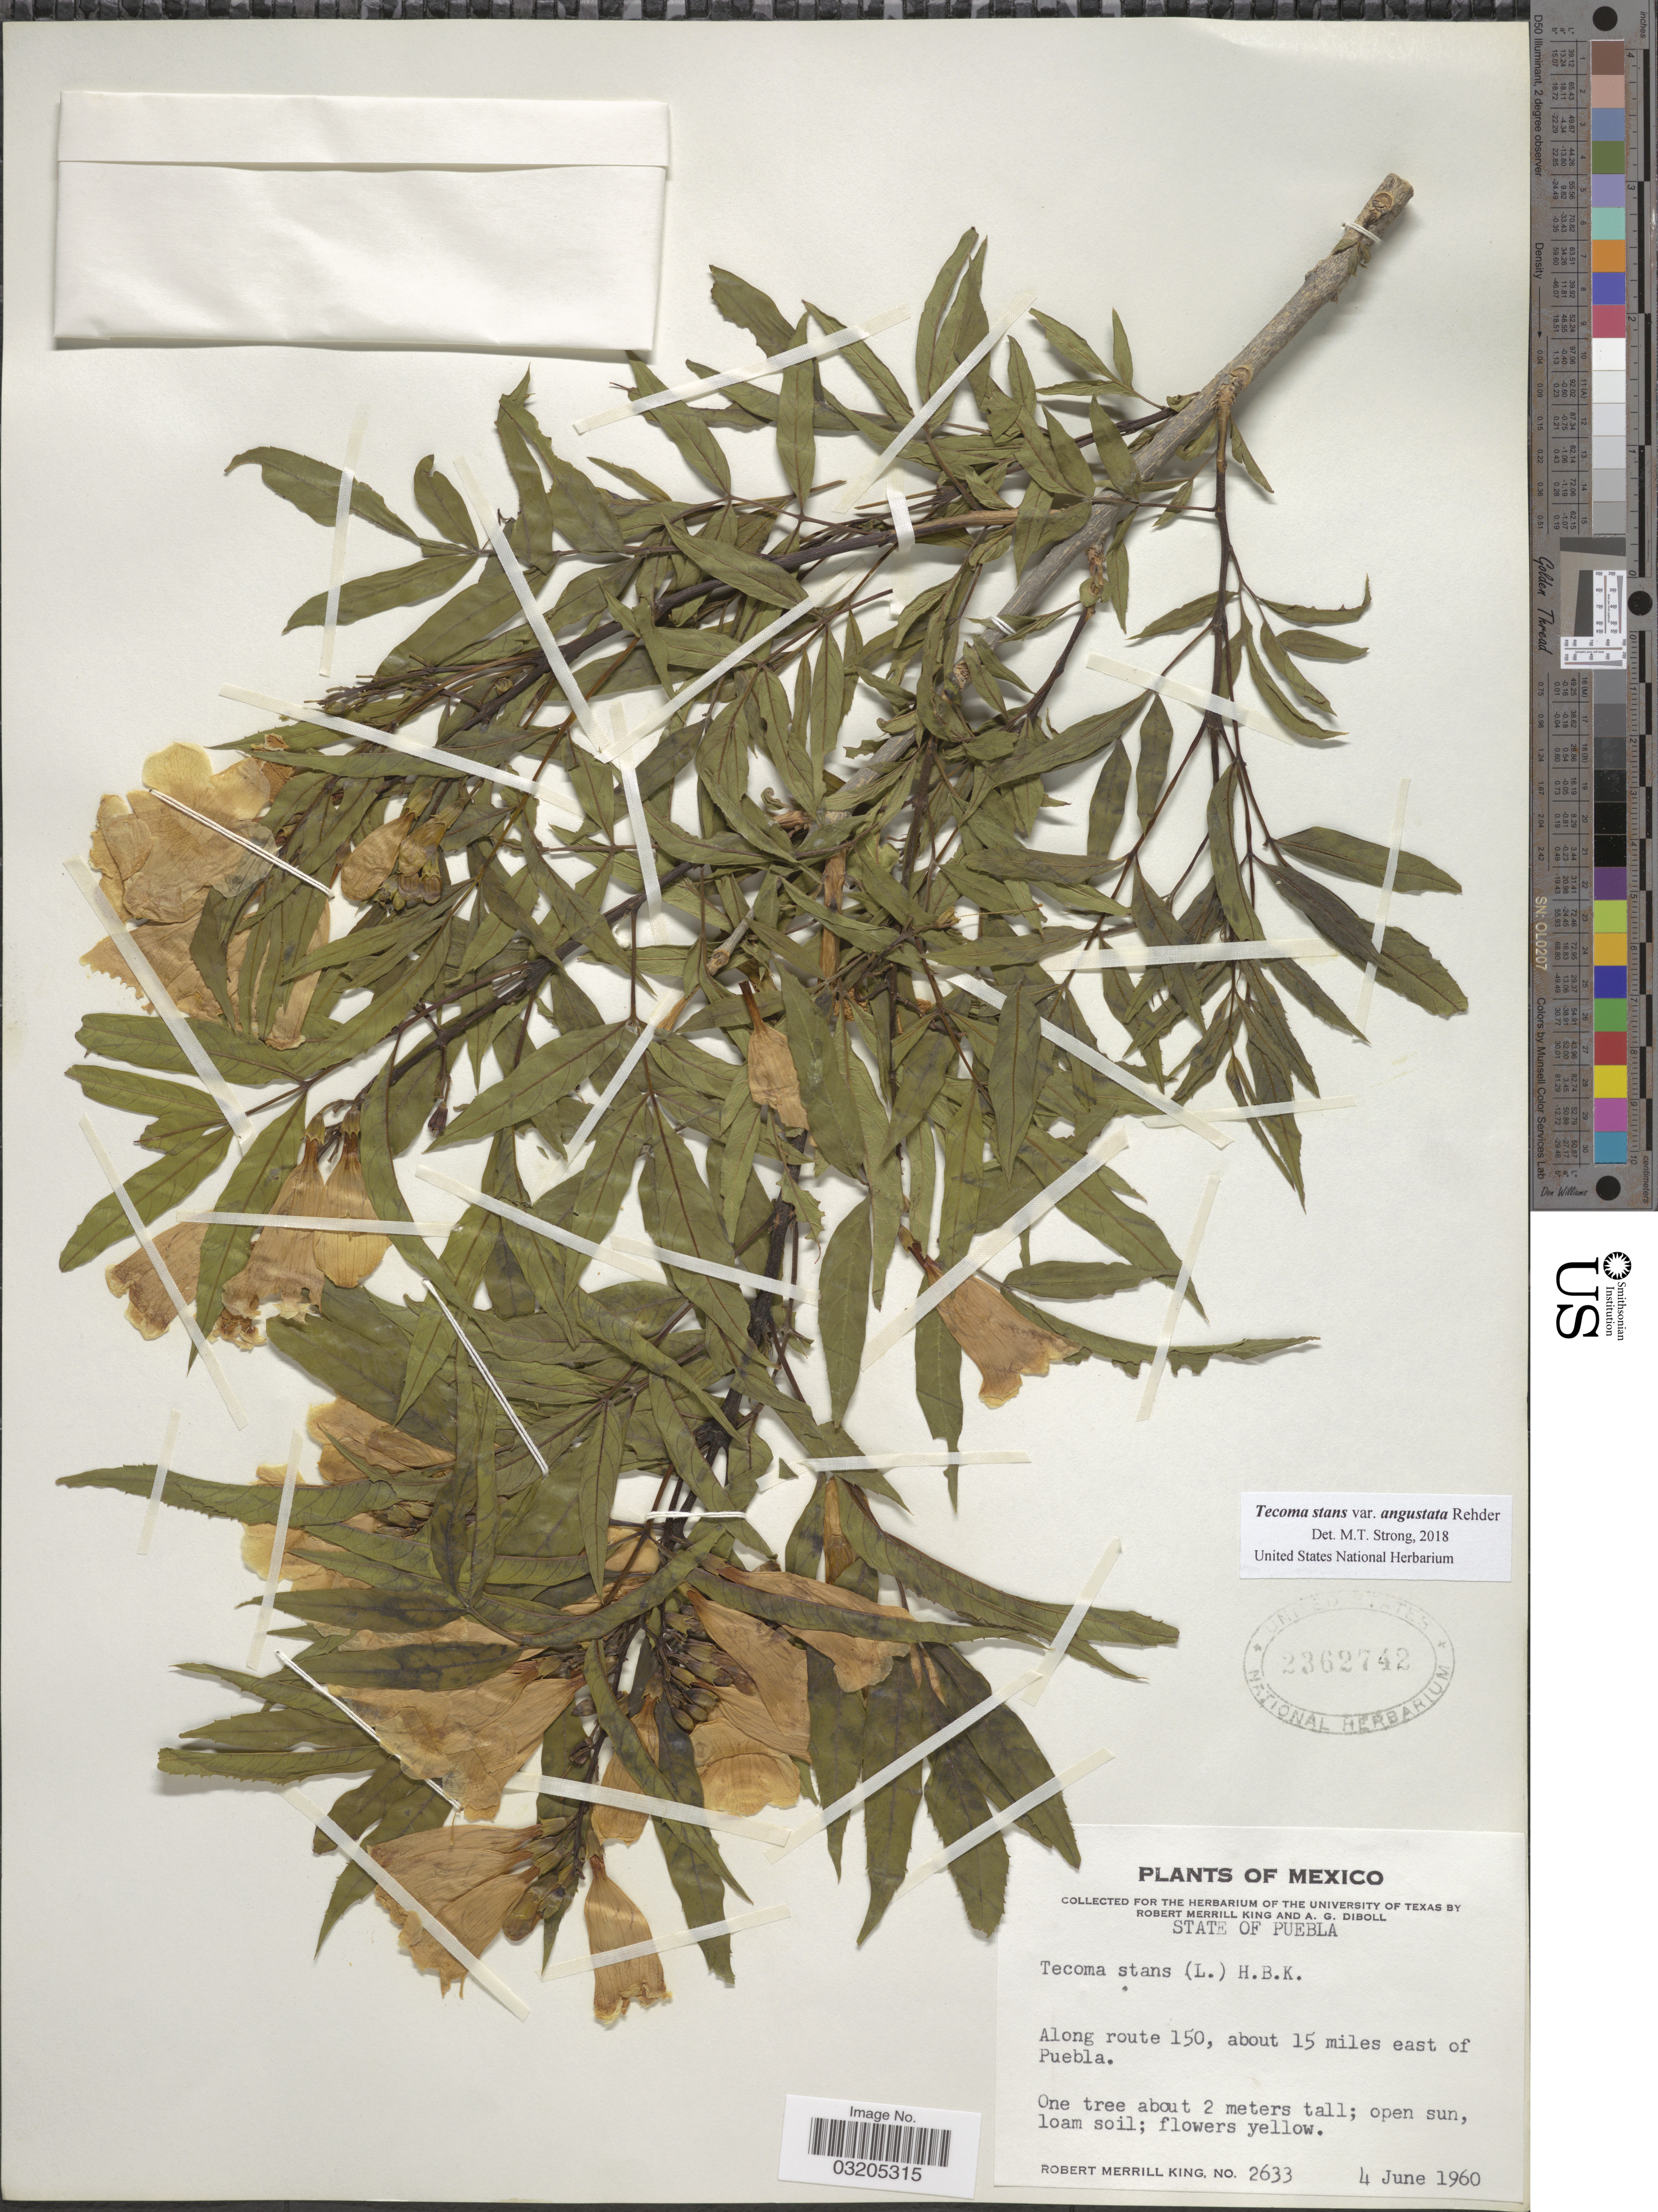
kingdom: Plantae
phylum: Tracheophyta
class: Magnoliopsida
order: Lamiales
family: Bignoniaceae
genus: Tecoma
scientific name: Tecoma stans var. angustata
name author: Rehder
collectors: R. M. King & A. Diboll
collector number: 2633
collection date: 1960-06-04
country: Mexico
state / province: Puebla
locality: Along route 150, about 15 miles east of Puebla.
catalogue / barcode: US 2362742